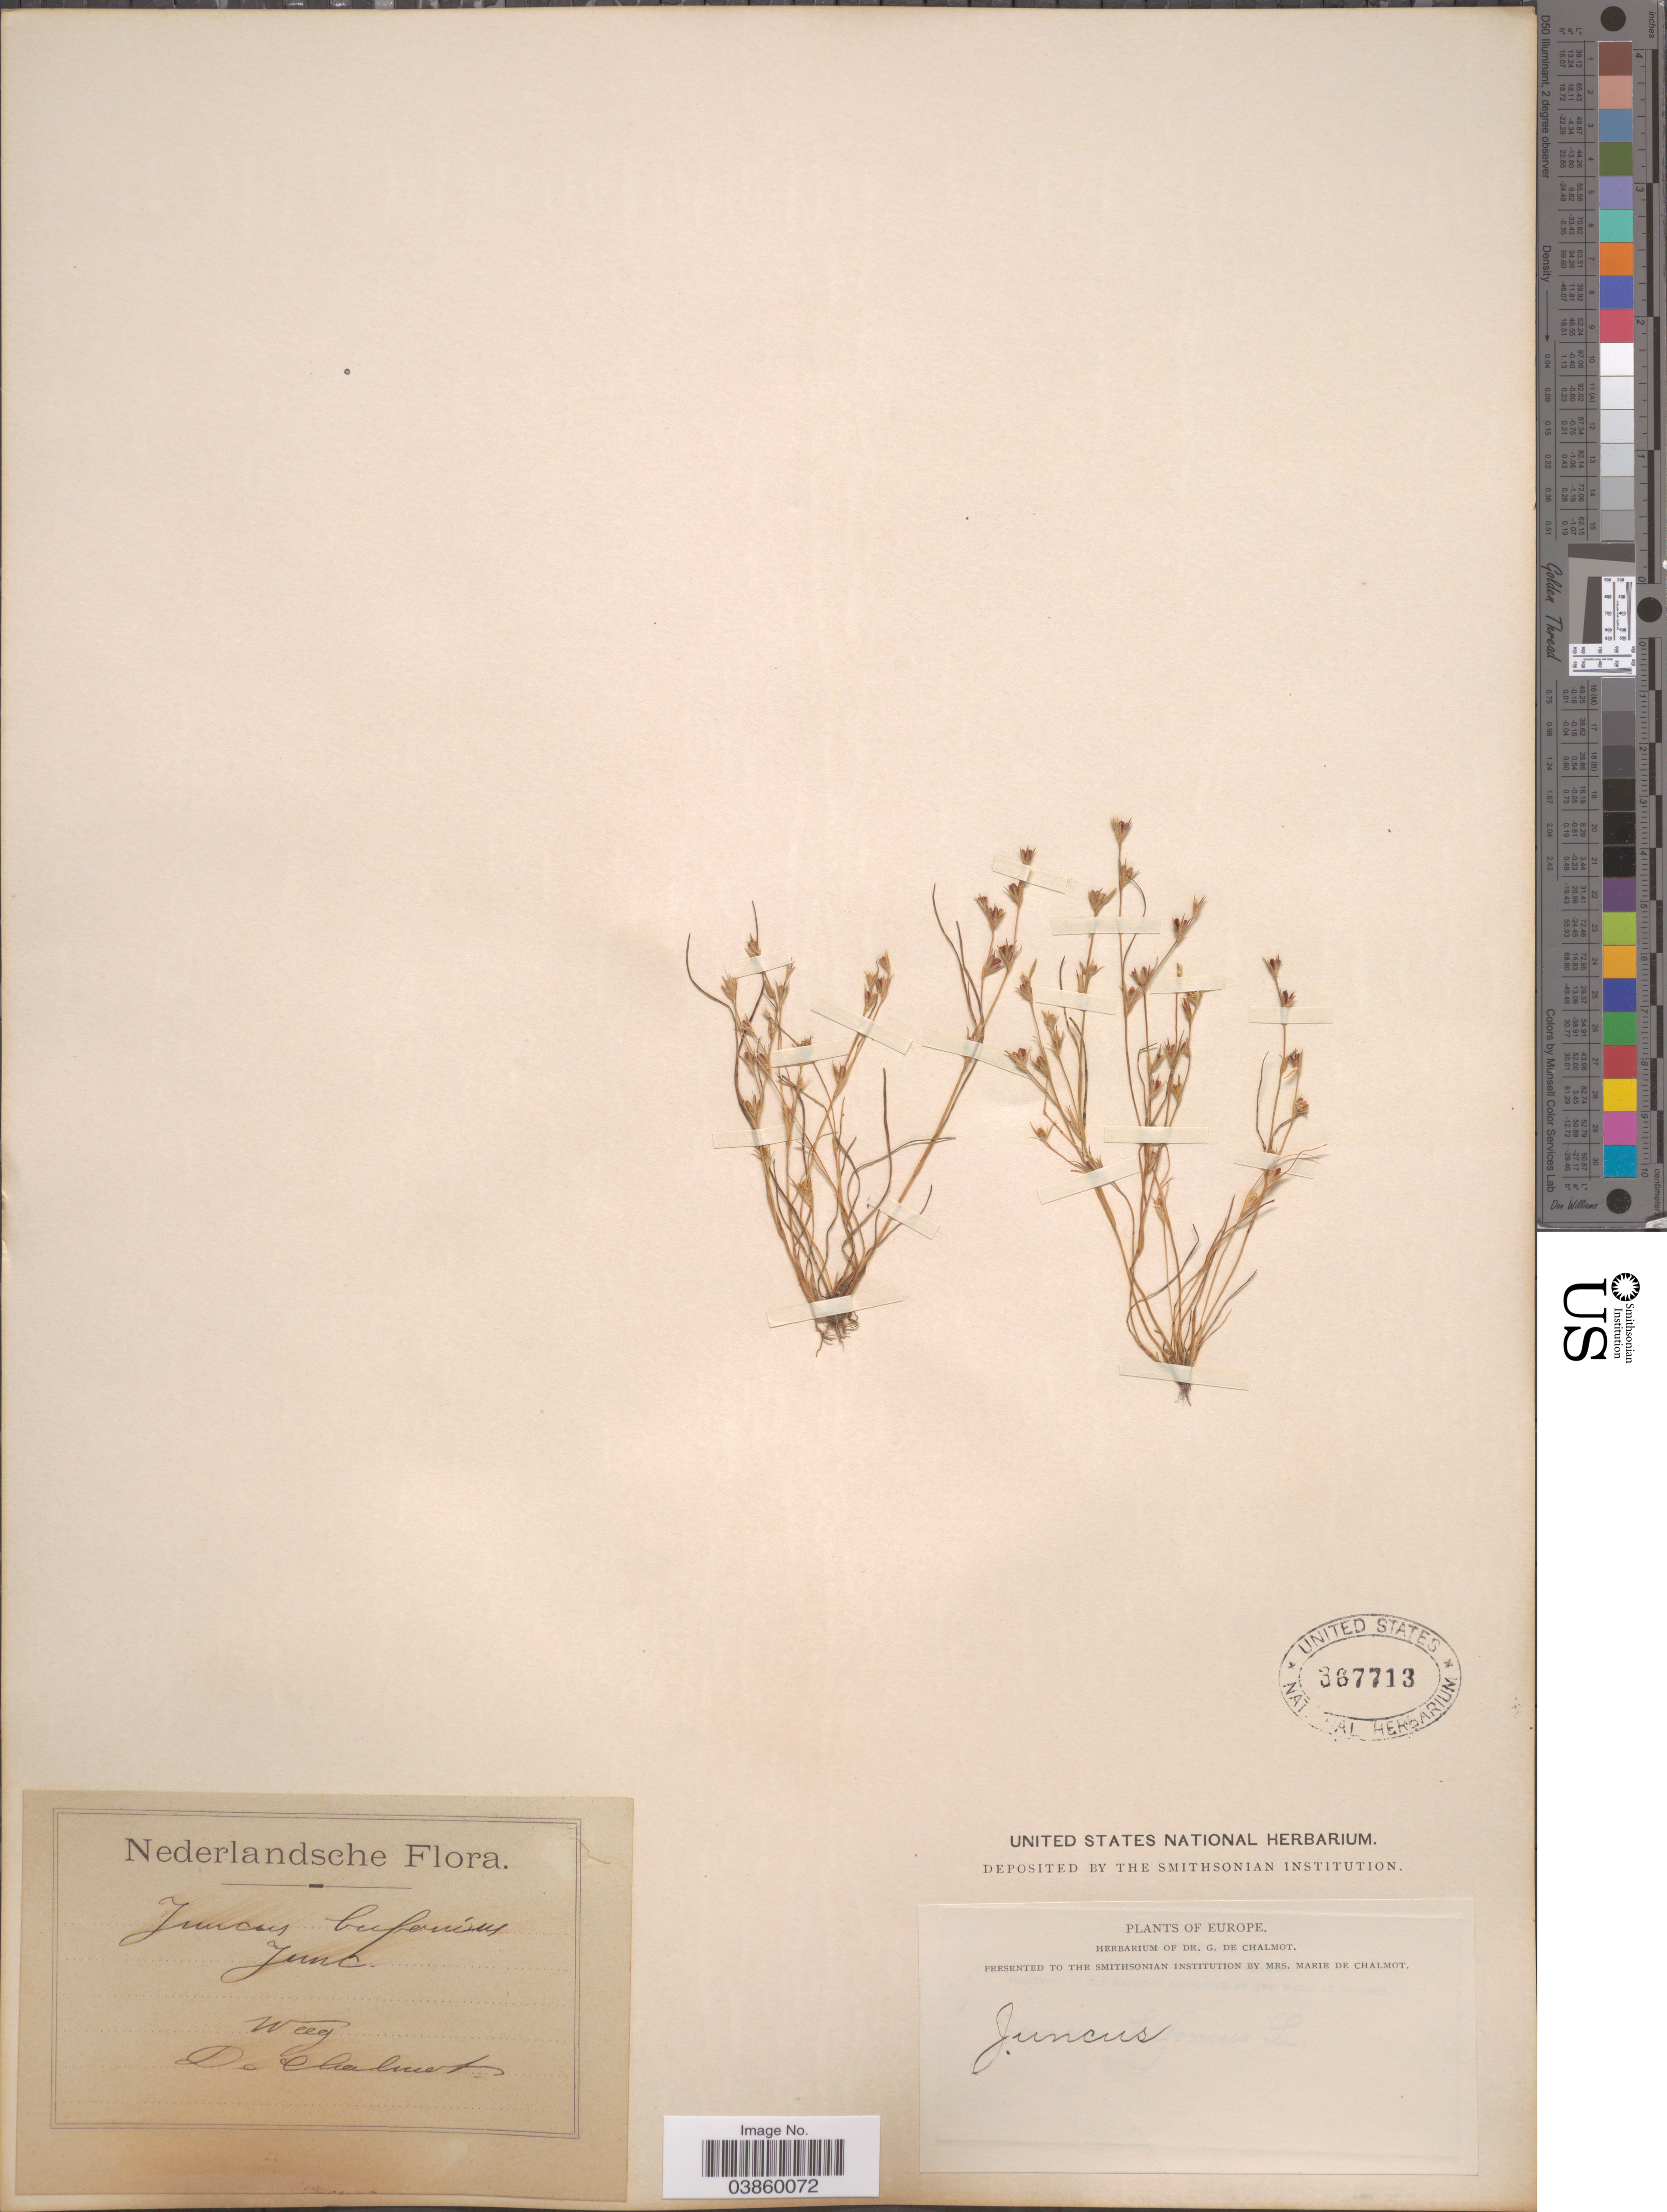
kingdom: Plantae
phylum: Tracheophyta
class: Liliopsida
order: Poales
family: Juncaceae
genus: Juncus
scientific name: Juncus bufonius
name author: L.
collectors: G. de Chalmot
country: Netherlands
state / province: Gelderland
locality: Wag.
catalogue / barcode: US 367713